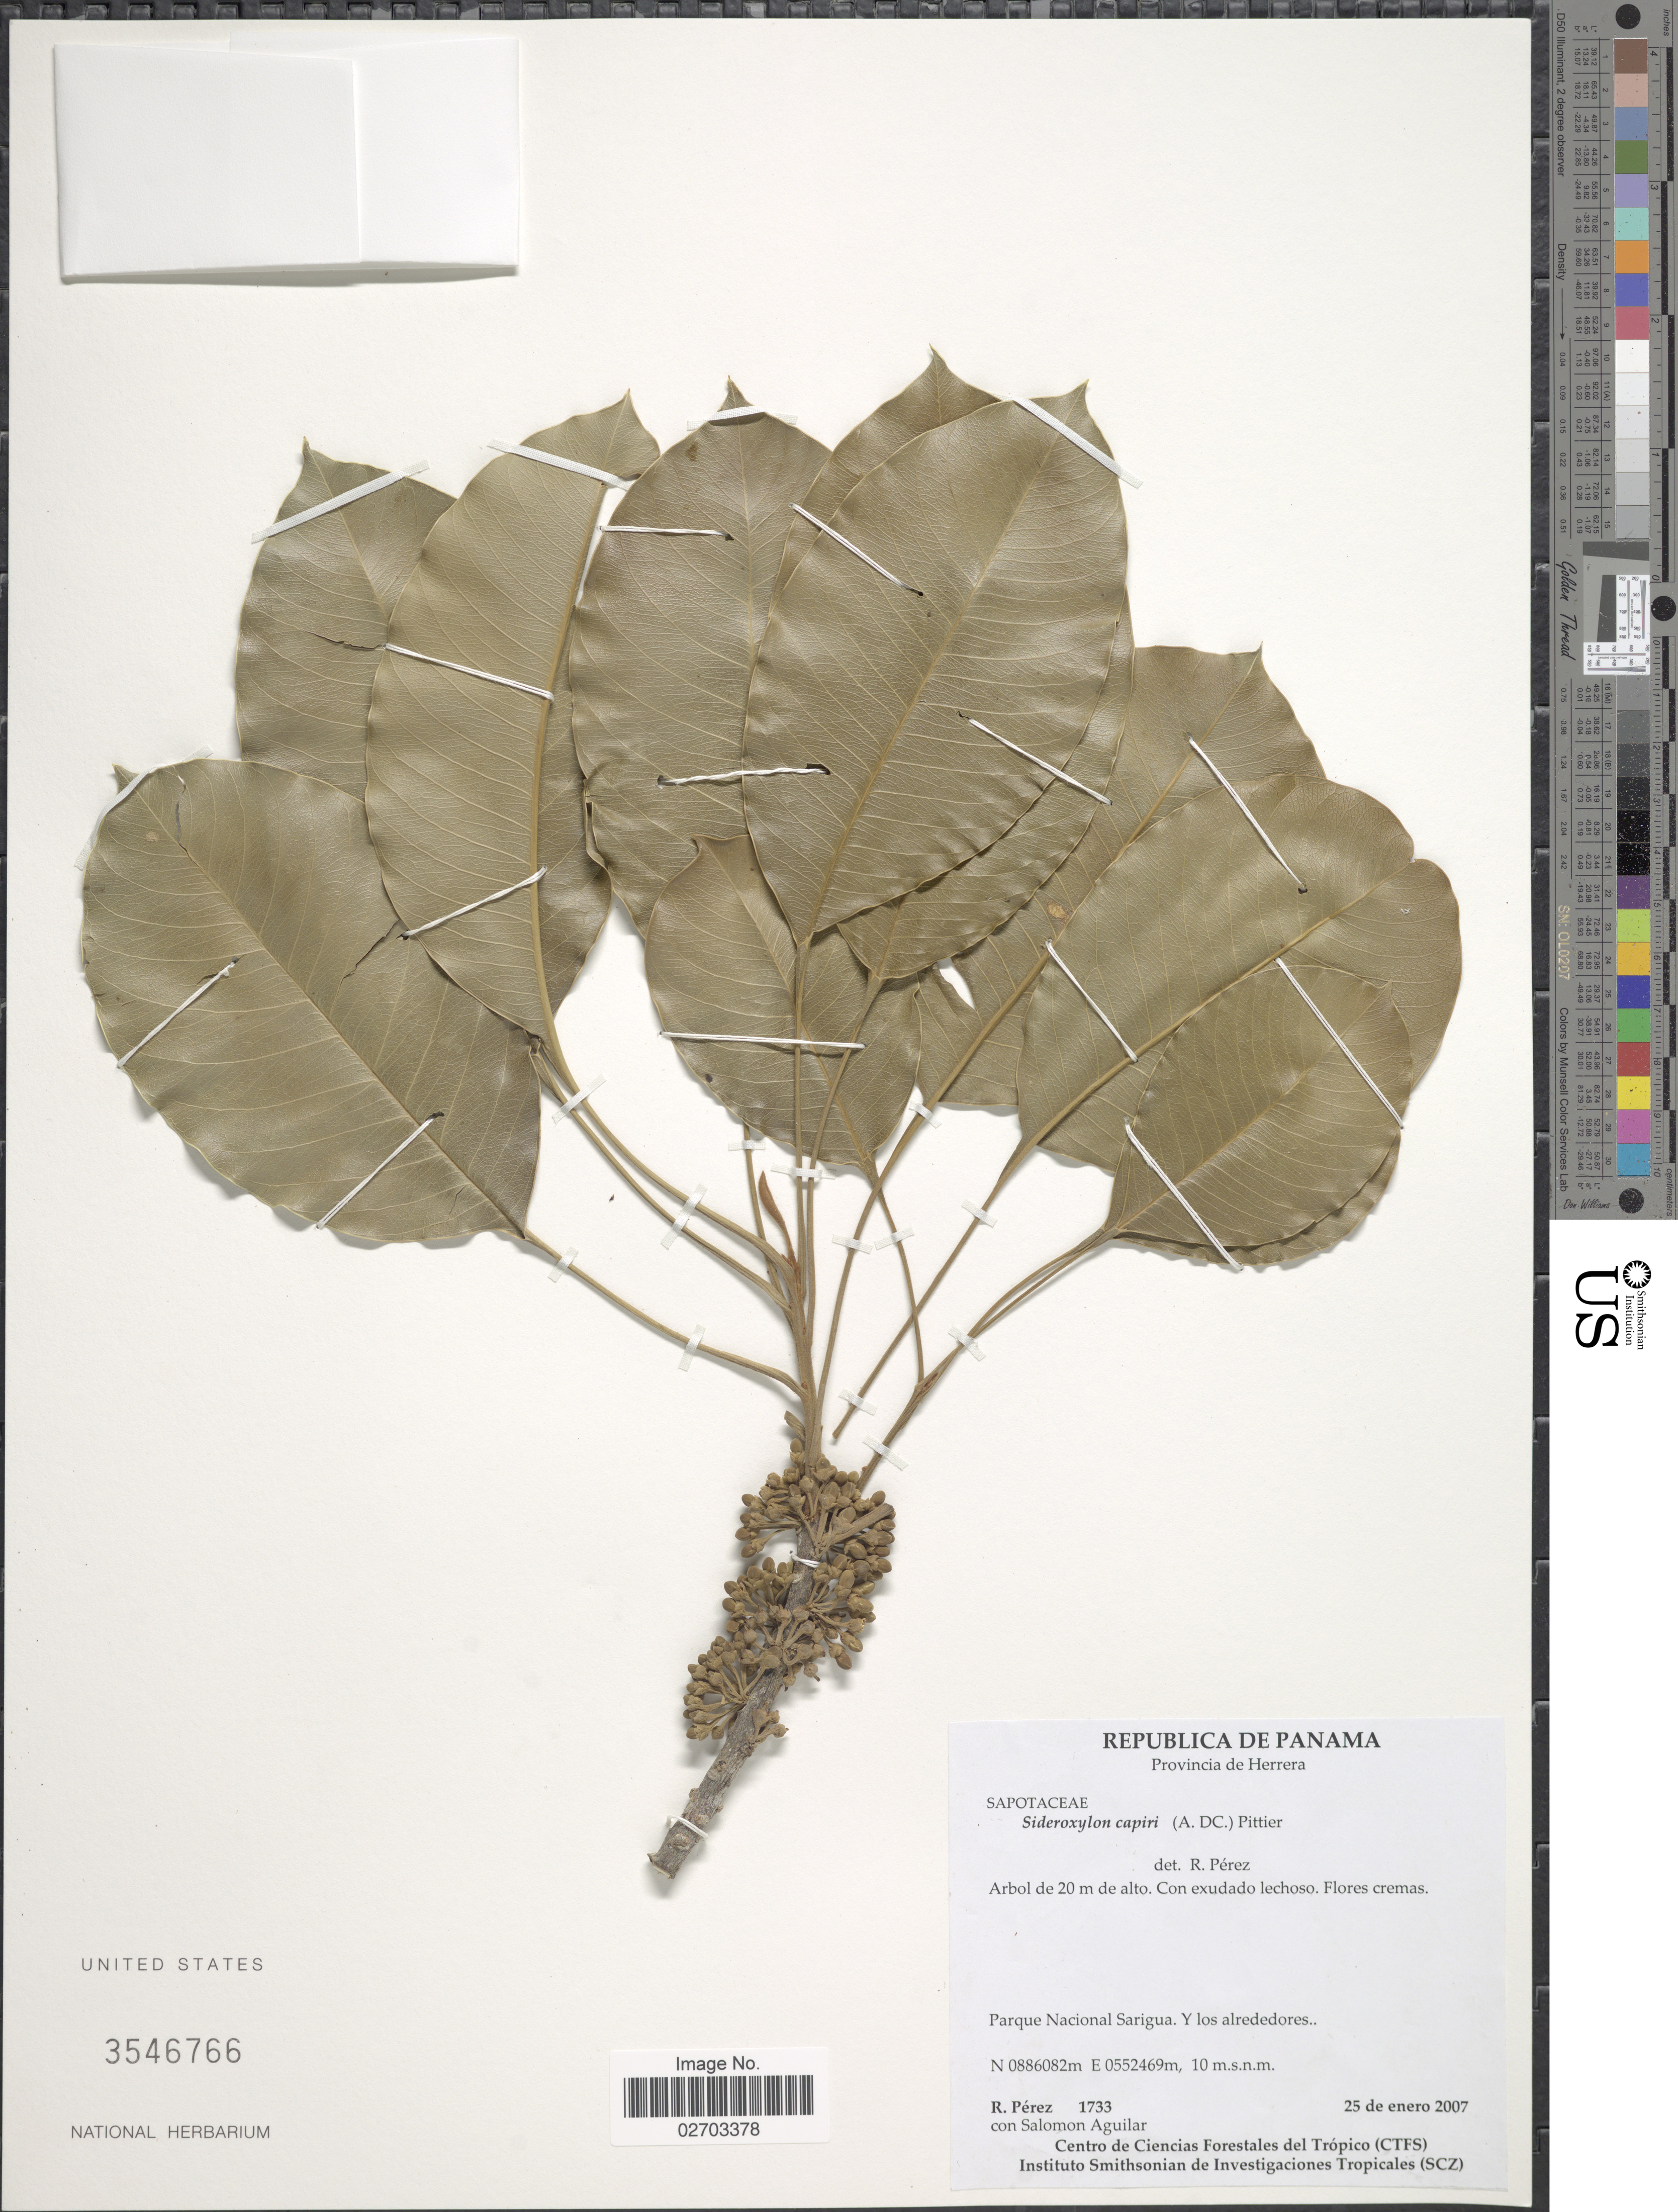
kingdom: Plantae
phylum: Tracheophyta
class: Magnoliopsida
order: Ericales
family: Sapotaceae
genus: Sideroxylon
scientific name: Sideroxylon capiri subsp. tempisque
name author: (Pittier) T.D. Penn.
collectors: R. Perez & S. Aguilar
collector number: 1733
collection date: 2007-01-25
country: Panama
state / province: Herrera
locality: Parque Nacional Sarigua y los alrededores N0886082m E0552469m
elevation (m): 10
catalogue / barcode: US 3546766